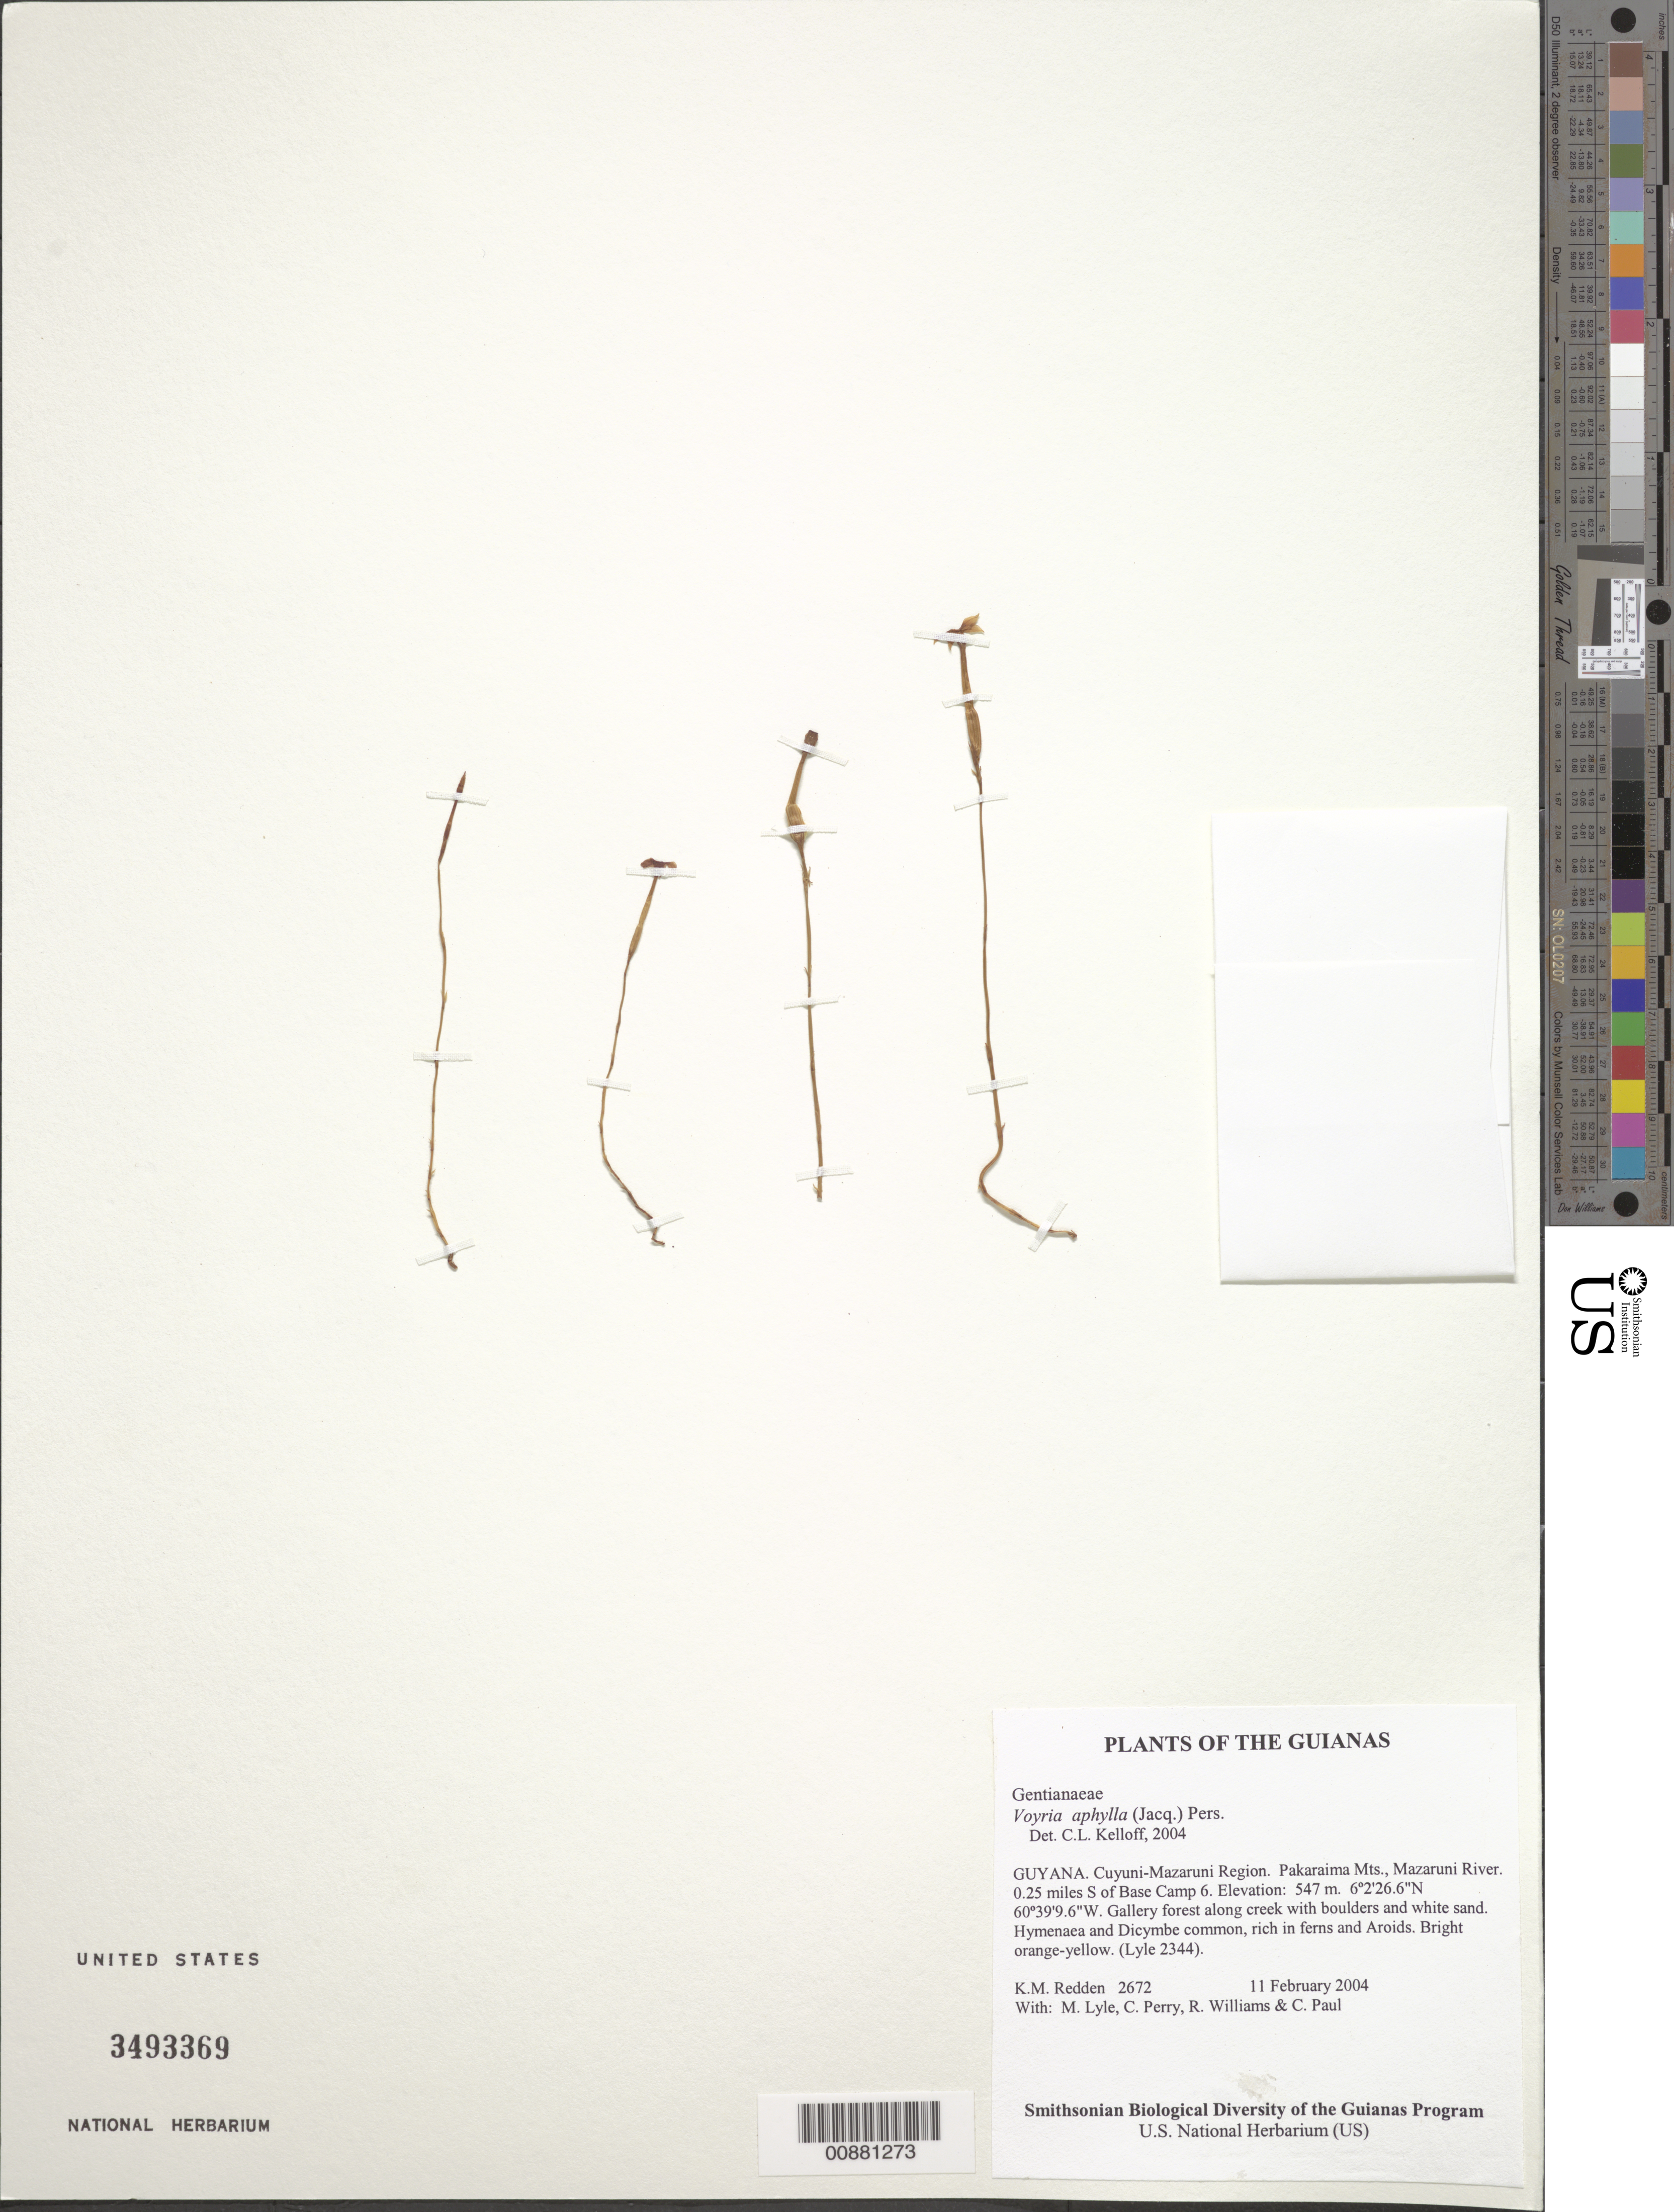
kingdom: Plantae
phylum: Tracheophyta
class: Magnoliopsida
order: Gentianales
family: Gentianaceae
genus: Voyria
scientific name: Voyria aphylla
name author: (Jacq.) Pers.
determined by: Kelloff, Carol L., (US), Smithsonian Institution - National Museum of Natural History (UNITED STATES)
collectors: K. M. Redden, M. Lyle, C. Perry, R. Williams & C. Paul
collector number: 2672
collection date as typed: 11 February 2004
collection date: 2004-02-11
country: Guyana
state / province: Cuyuni-Mazaruni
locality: Pakaraima Mts., Mazaruni River. 0.25 miles S of Base Camp 6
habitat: Gallery forest along creek with boulders and white sand. Hymenaea and Dicymbe common, rich in ferns and Aroids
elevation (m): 547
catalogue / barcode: US 3493369